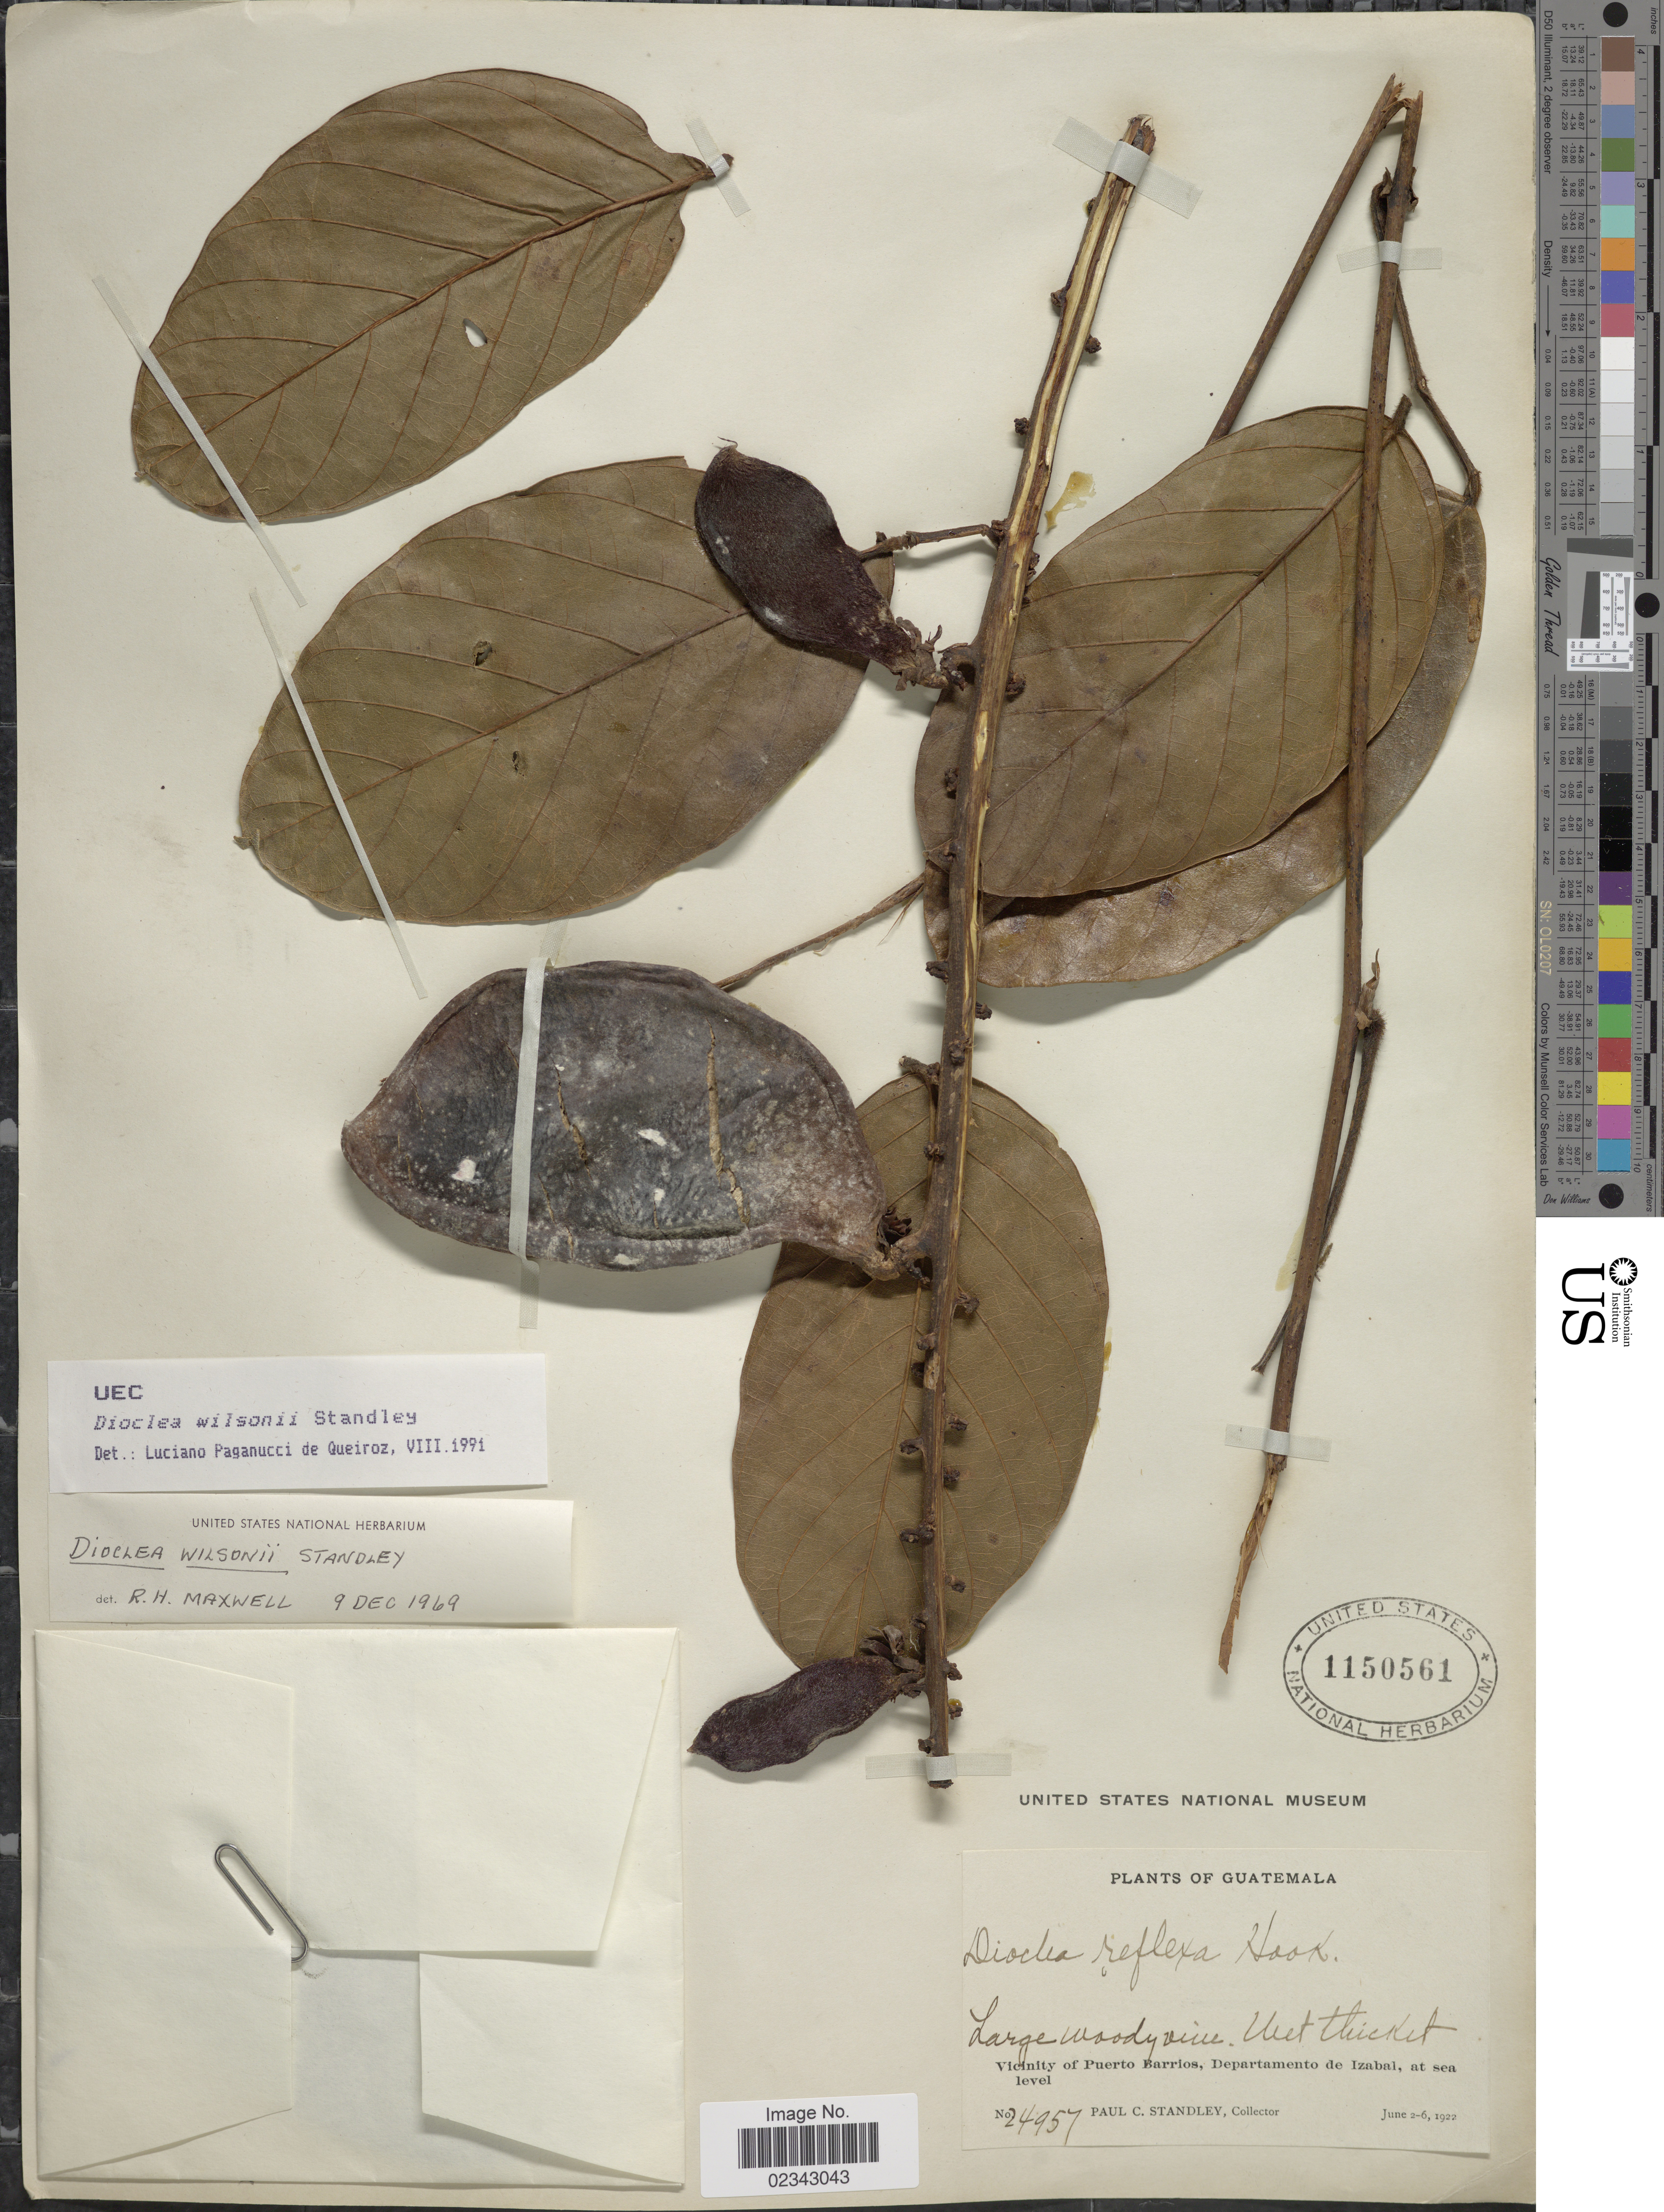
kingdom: Plantae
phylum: Tracheophyta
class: Magnoliopsida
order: Fabales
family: Fabaceae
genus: Macropsychanthus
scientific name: Macropsychanthus wilsonii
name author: (Standl.) L.P. Queiroz & Snak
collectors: P. C. Standley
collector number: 24957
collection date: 1922-06-02/1922-06-06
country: Guatemala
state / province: Izabal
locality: Large woody vine. Wet thicket, Vicinity of Puerto Barrios, Departamento de Izabal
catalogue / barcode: US 1150561